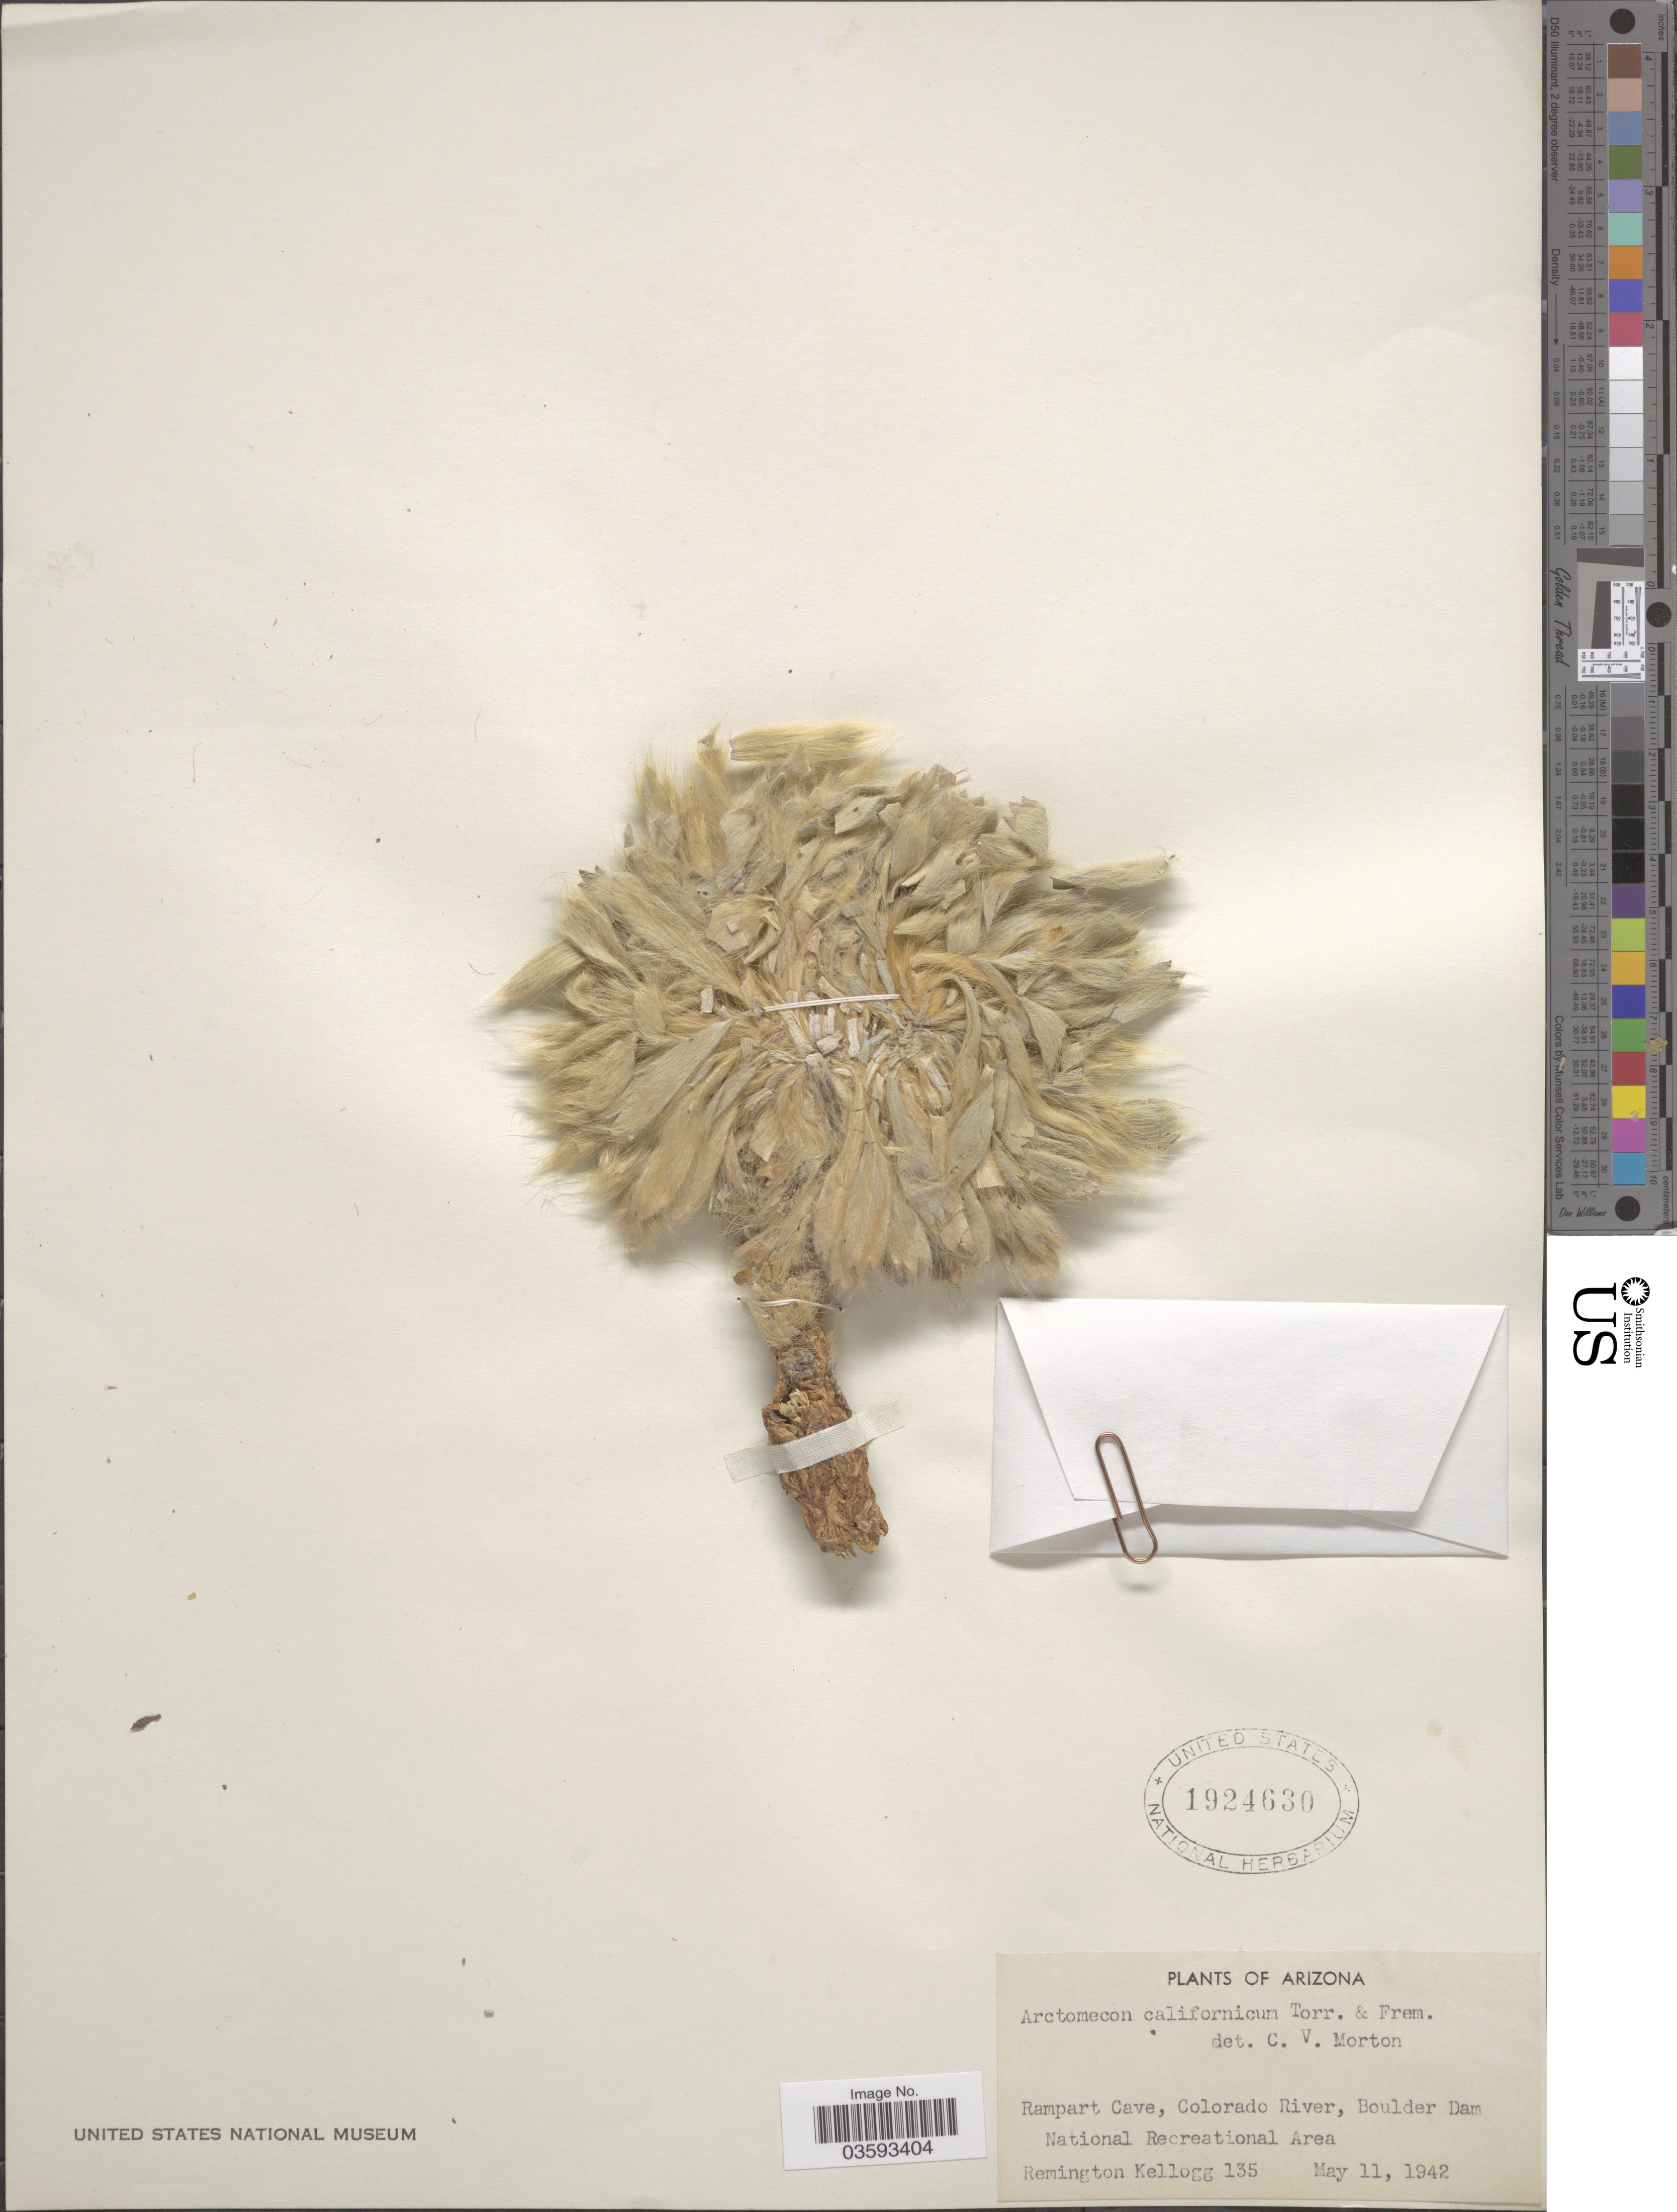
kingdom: Plantae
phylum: Tracheophyta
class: Magnoliopsida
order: Ranunculales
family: Papaveraceae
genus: Arctomecon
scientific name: Arctomecon californica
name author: Torr. & Frém.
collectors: R. Kellogg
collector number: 135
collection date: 1942-05-11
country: United States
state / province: Arizona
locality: Rampart Cave, Colorado River, Boulder Dam National Recreational Area.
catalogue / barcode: US 1924630